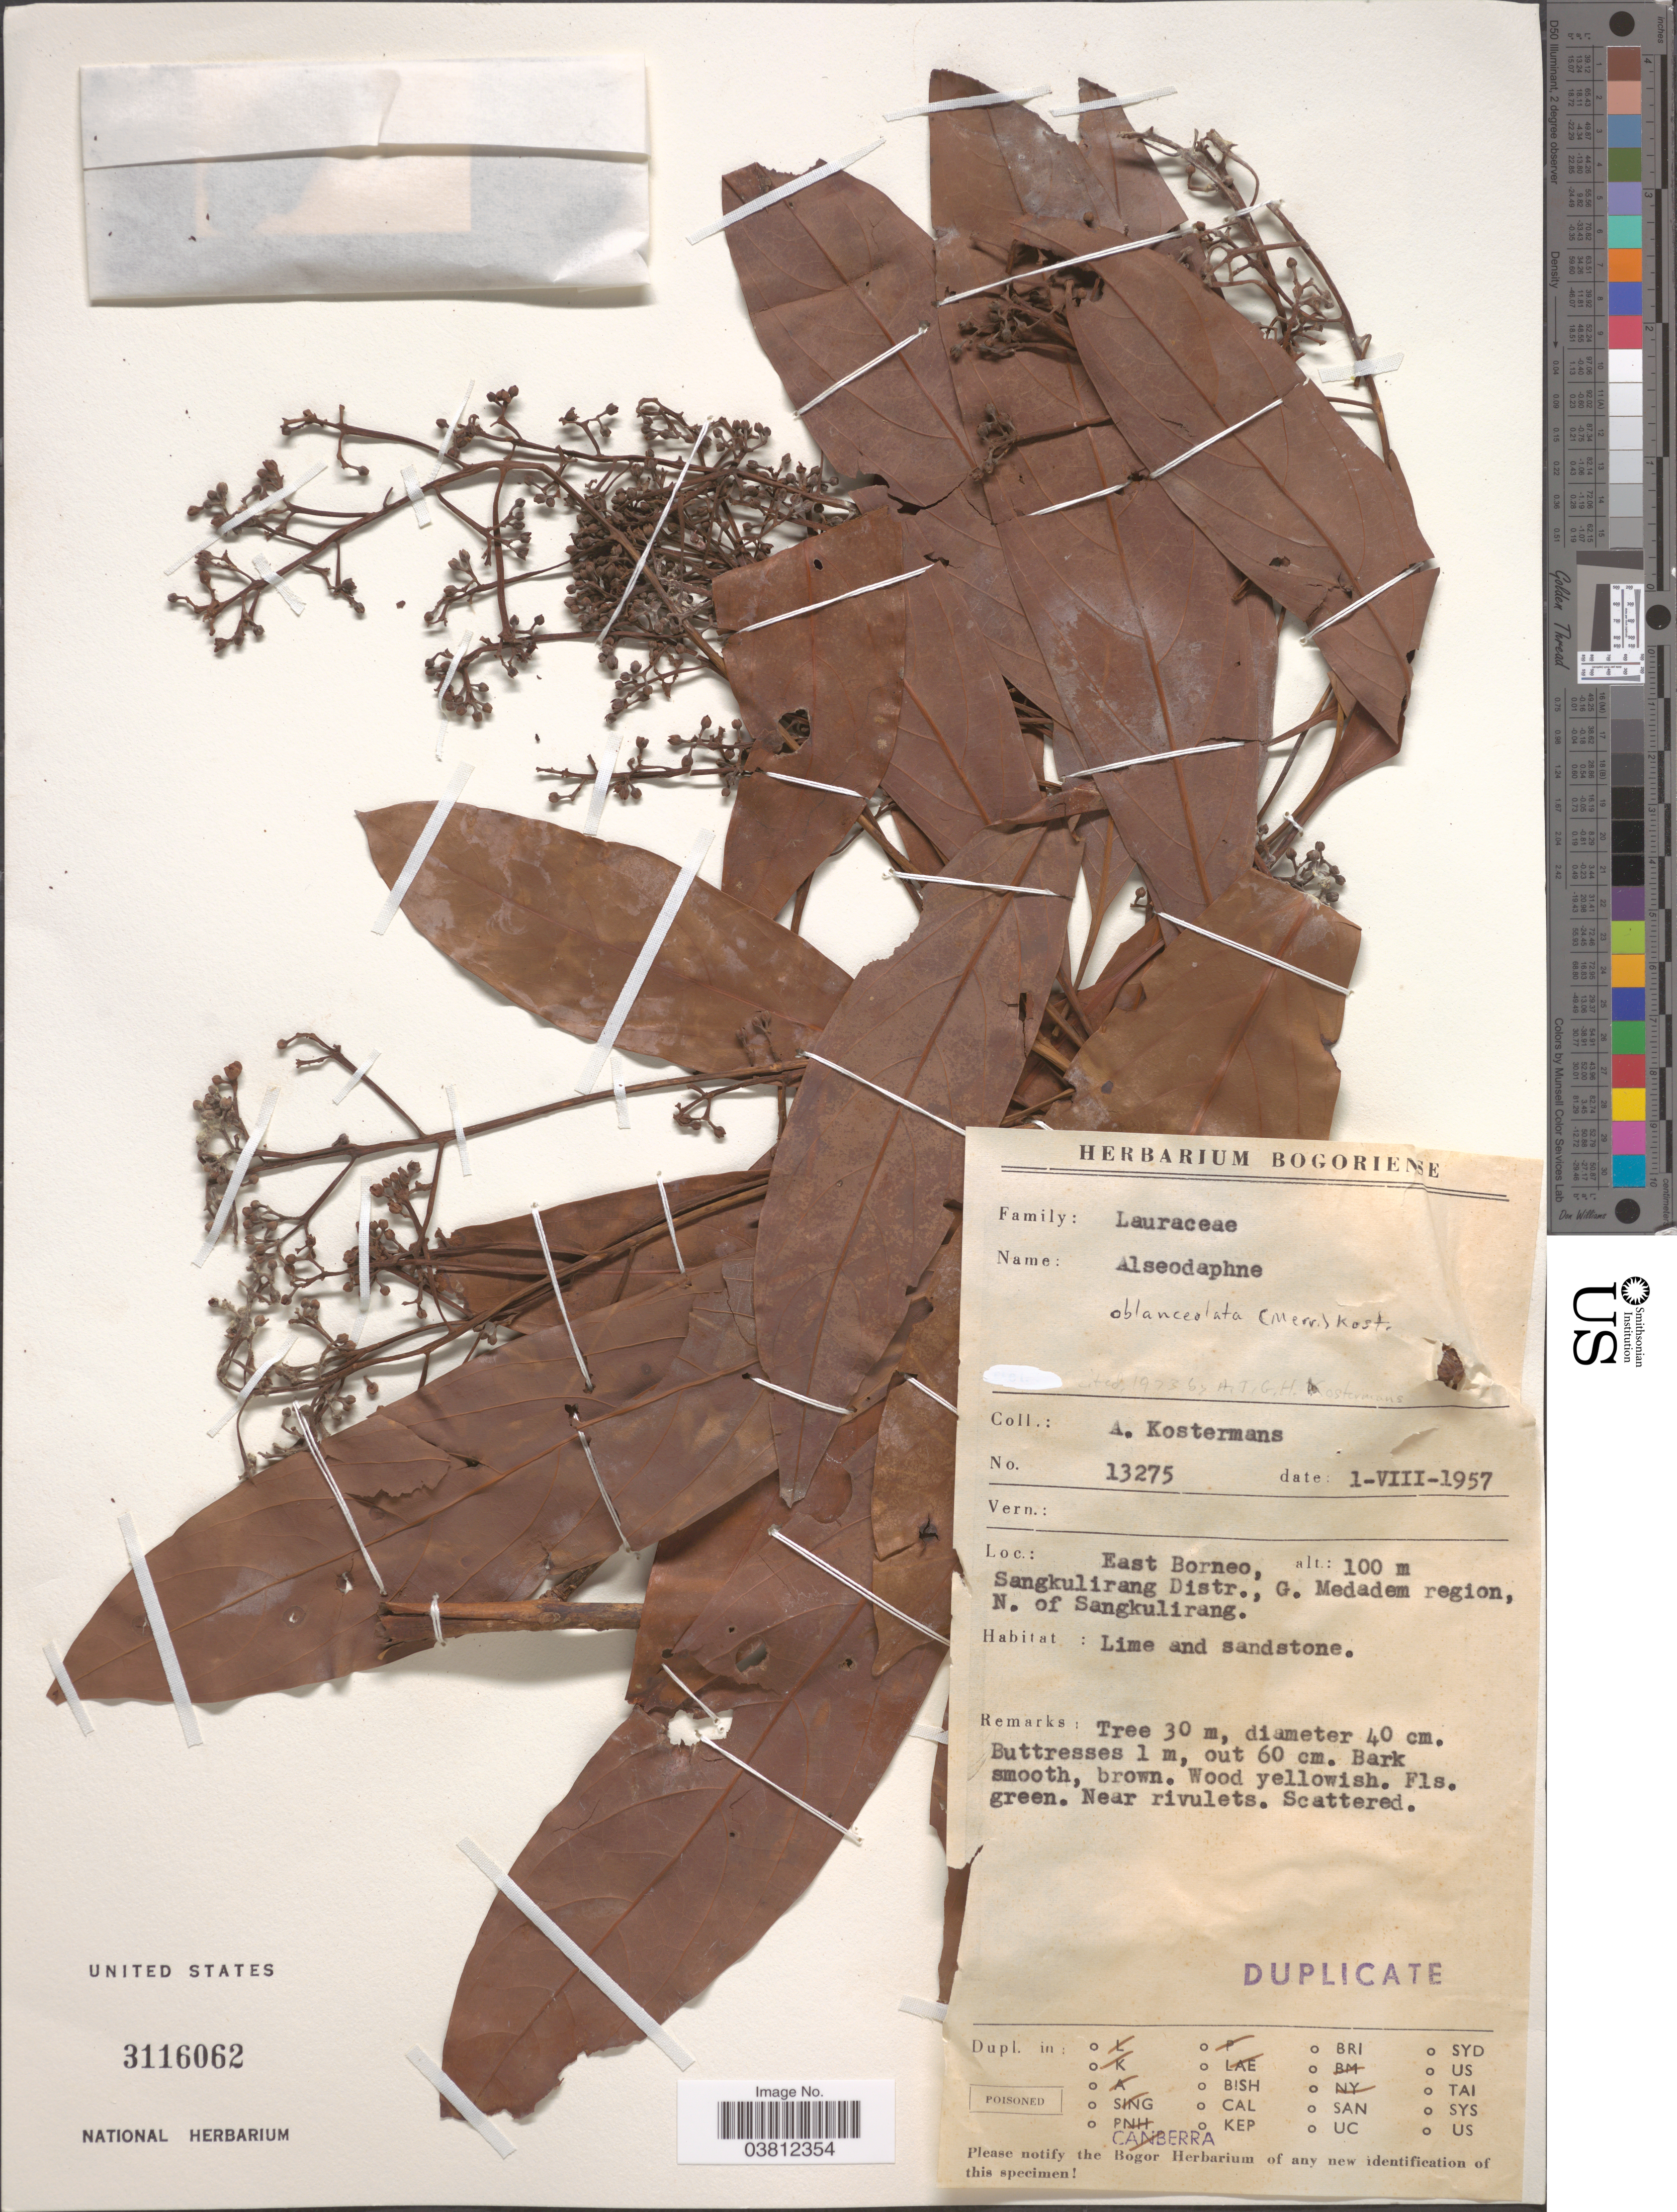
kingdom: Plantae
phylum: Tracheophyta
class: Magnoliopsida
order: Laurales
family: Lauraceae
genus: Alseodaphne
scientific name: Alseodaphne oblanceolatum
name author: Merr.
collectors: A. J. G. Kostermans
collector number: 13275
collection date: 1957-08-01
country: Indonesia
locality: East Borneo, Sangkulirang Distr., G. Medadem region, N. of Sangkulirang.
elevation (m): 100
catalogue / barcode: US 3116062